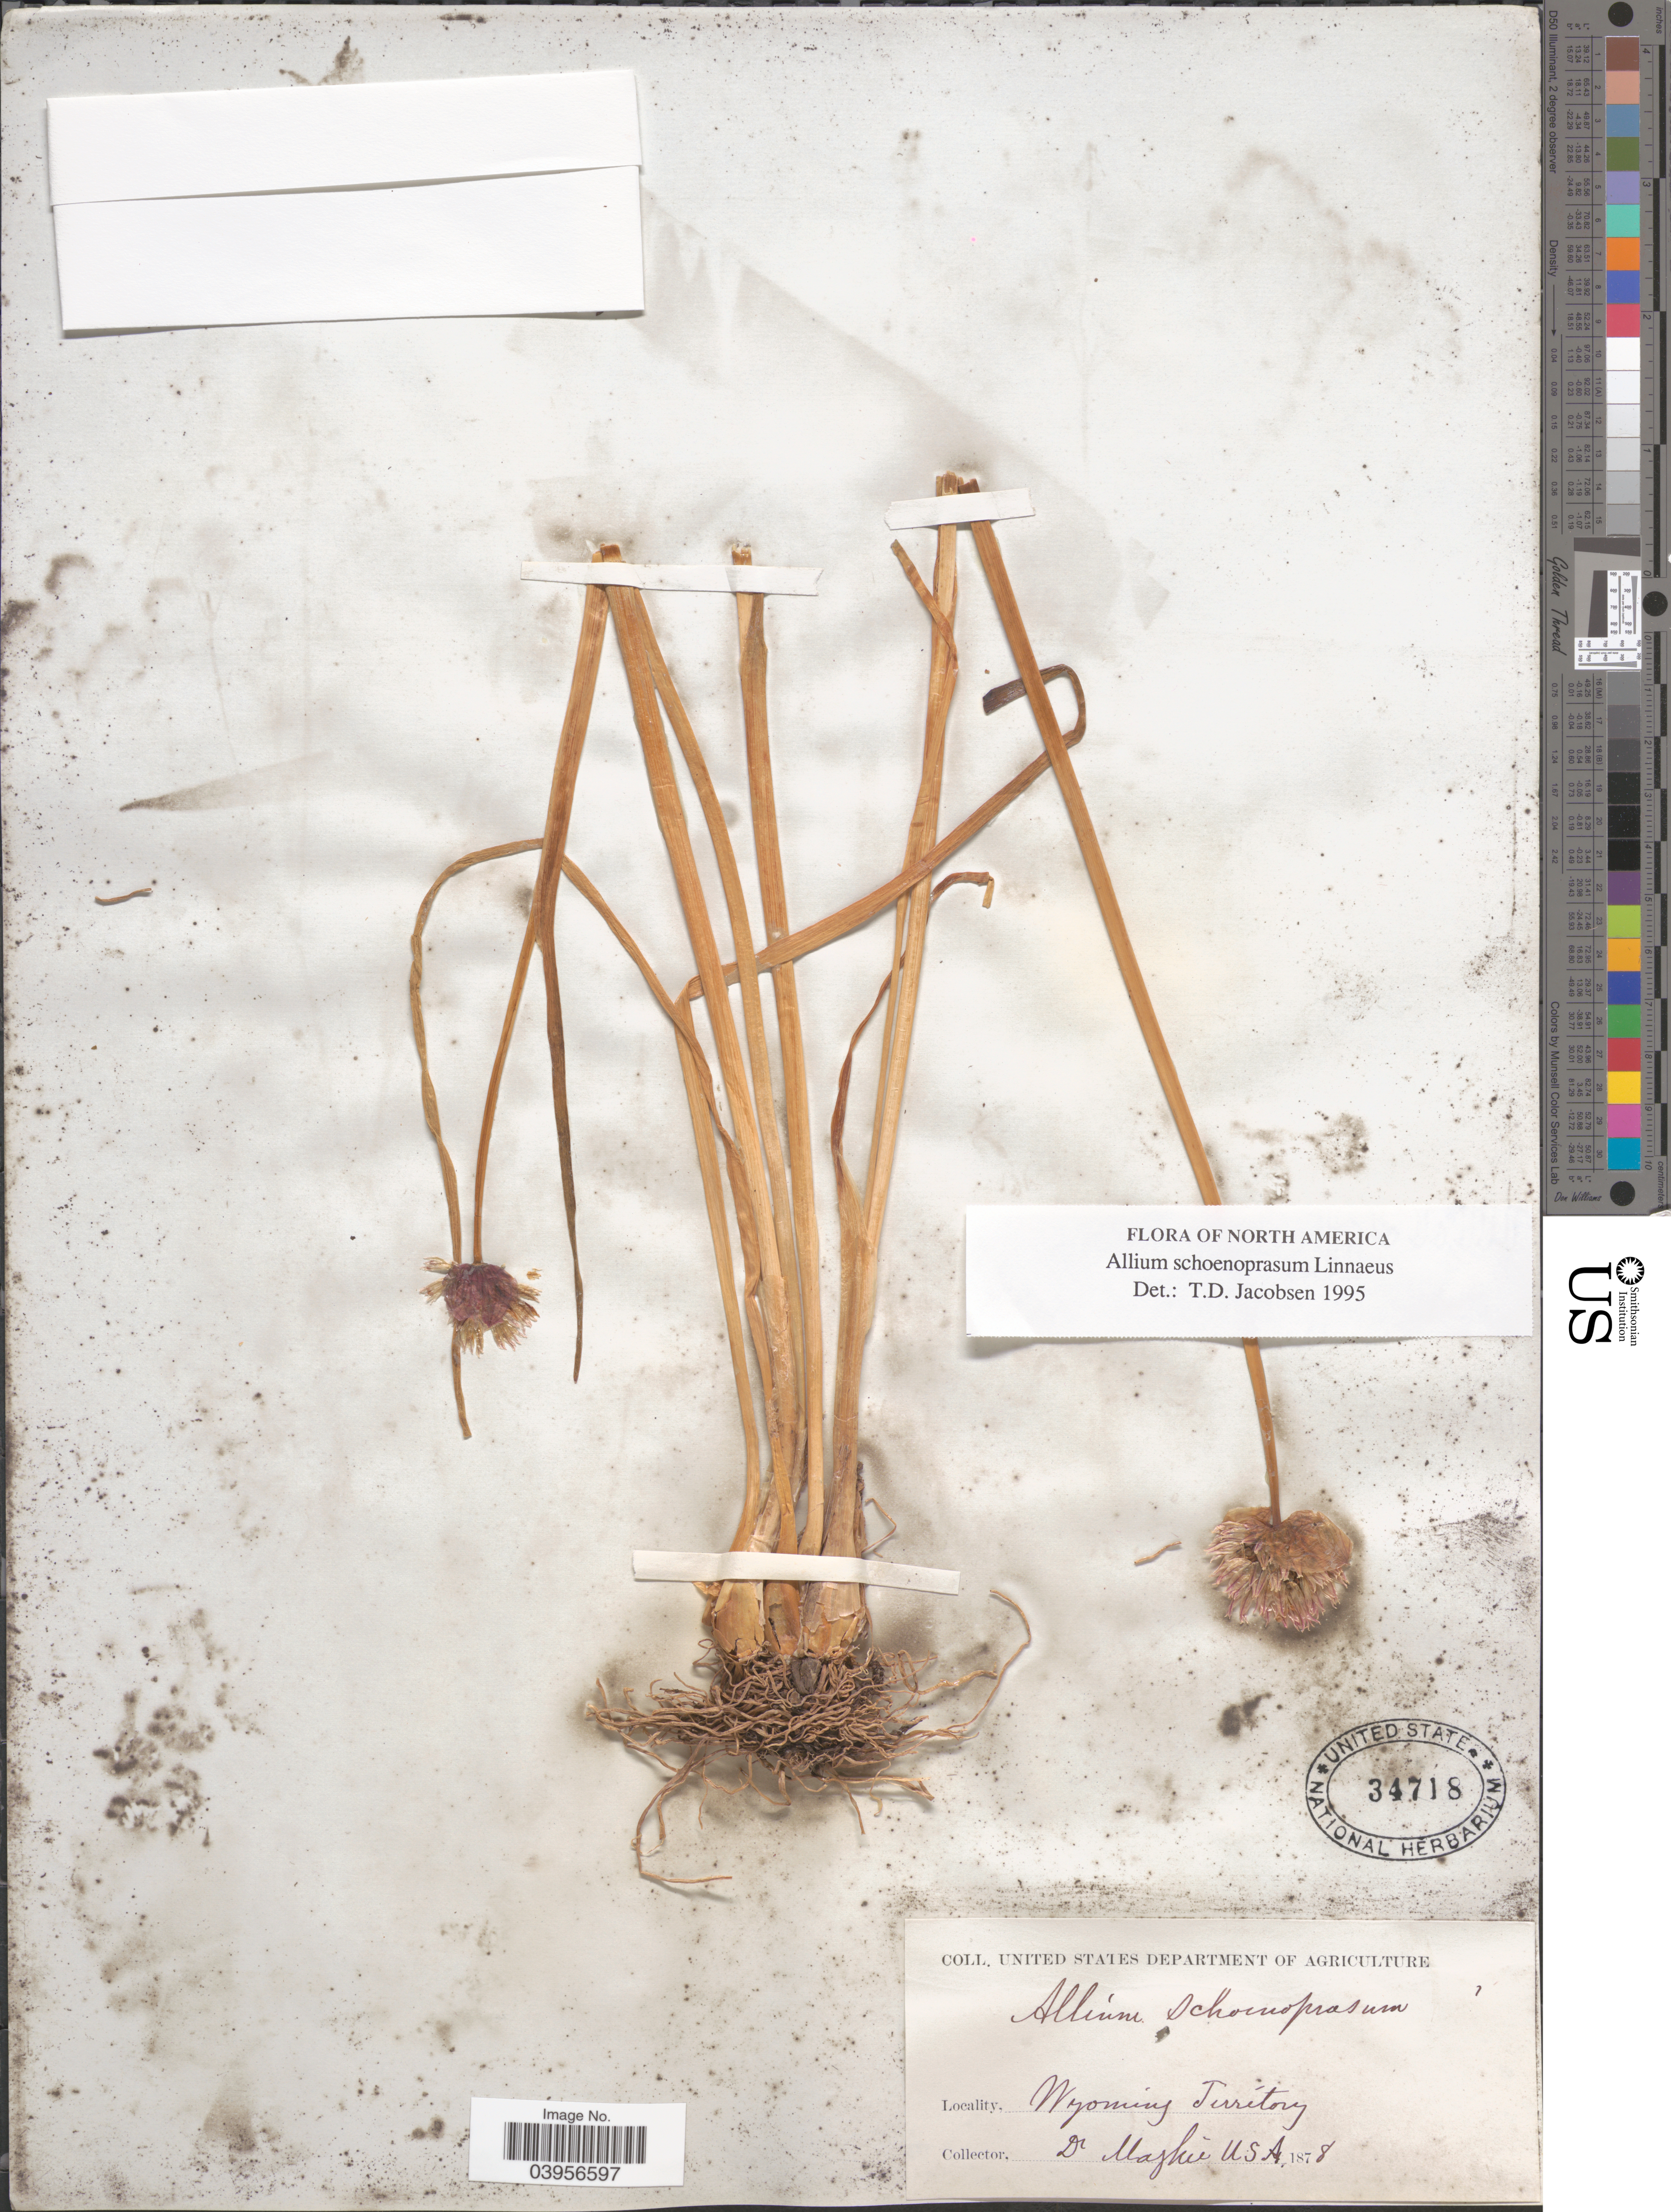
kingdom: Plantae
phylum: Tracheophyta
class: Liliopsida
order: Asparagales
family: Amaryllidaceae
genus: Allium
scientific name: Allium schoenoprasum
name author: L.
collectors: -. Maghee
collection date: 1878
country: United States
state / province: Wyoming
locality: Wyoming Territory.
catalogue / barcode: US 34718